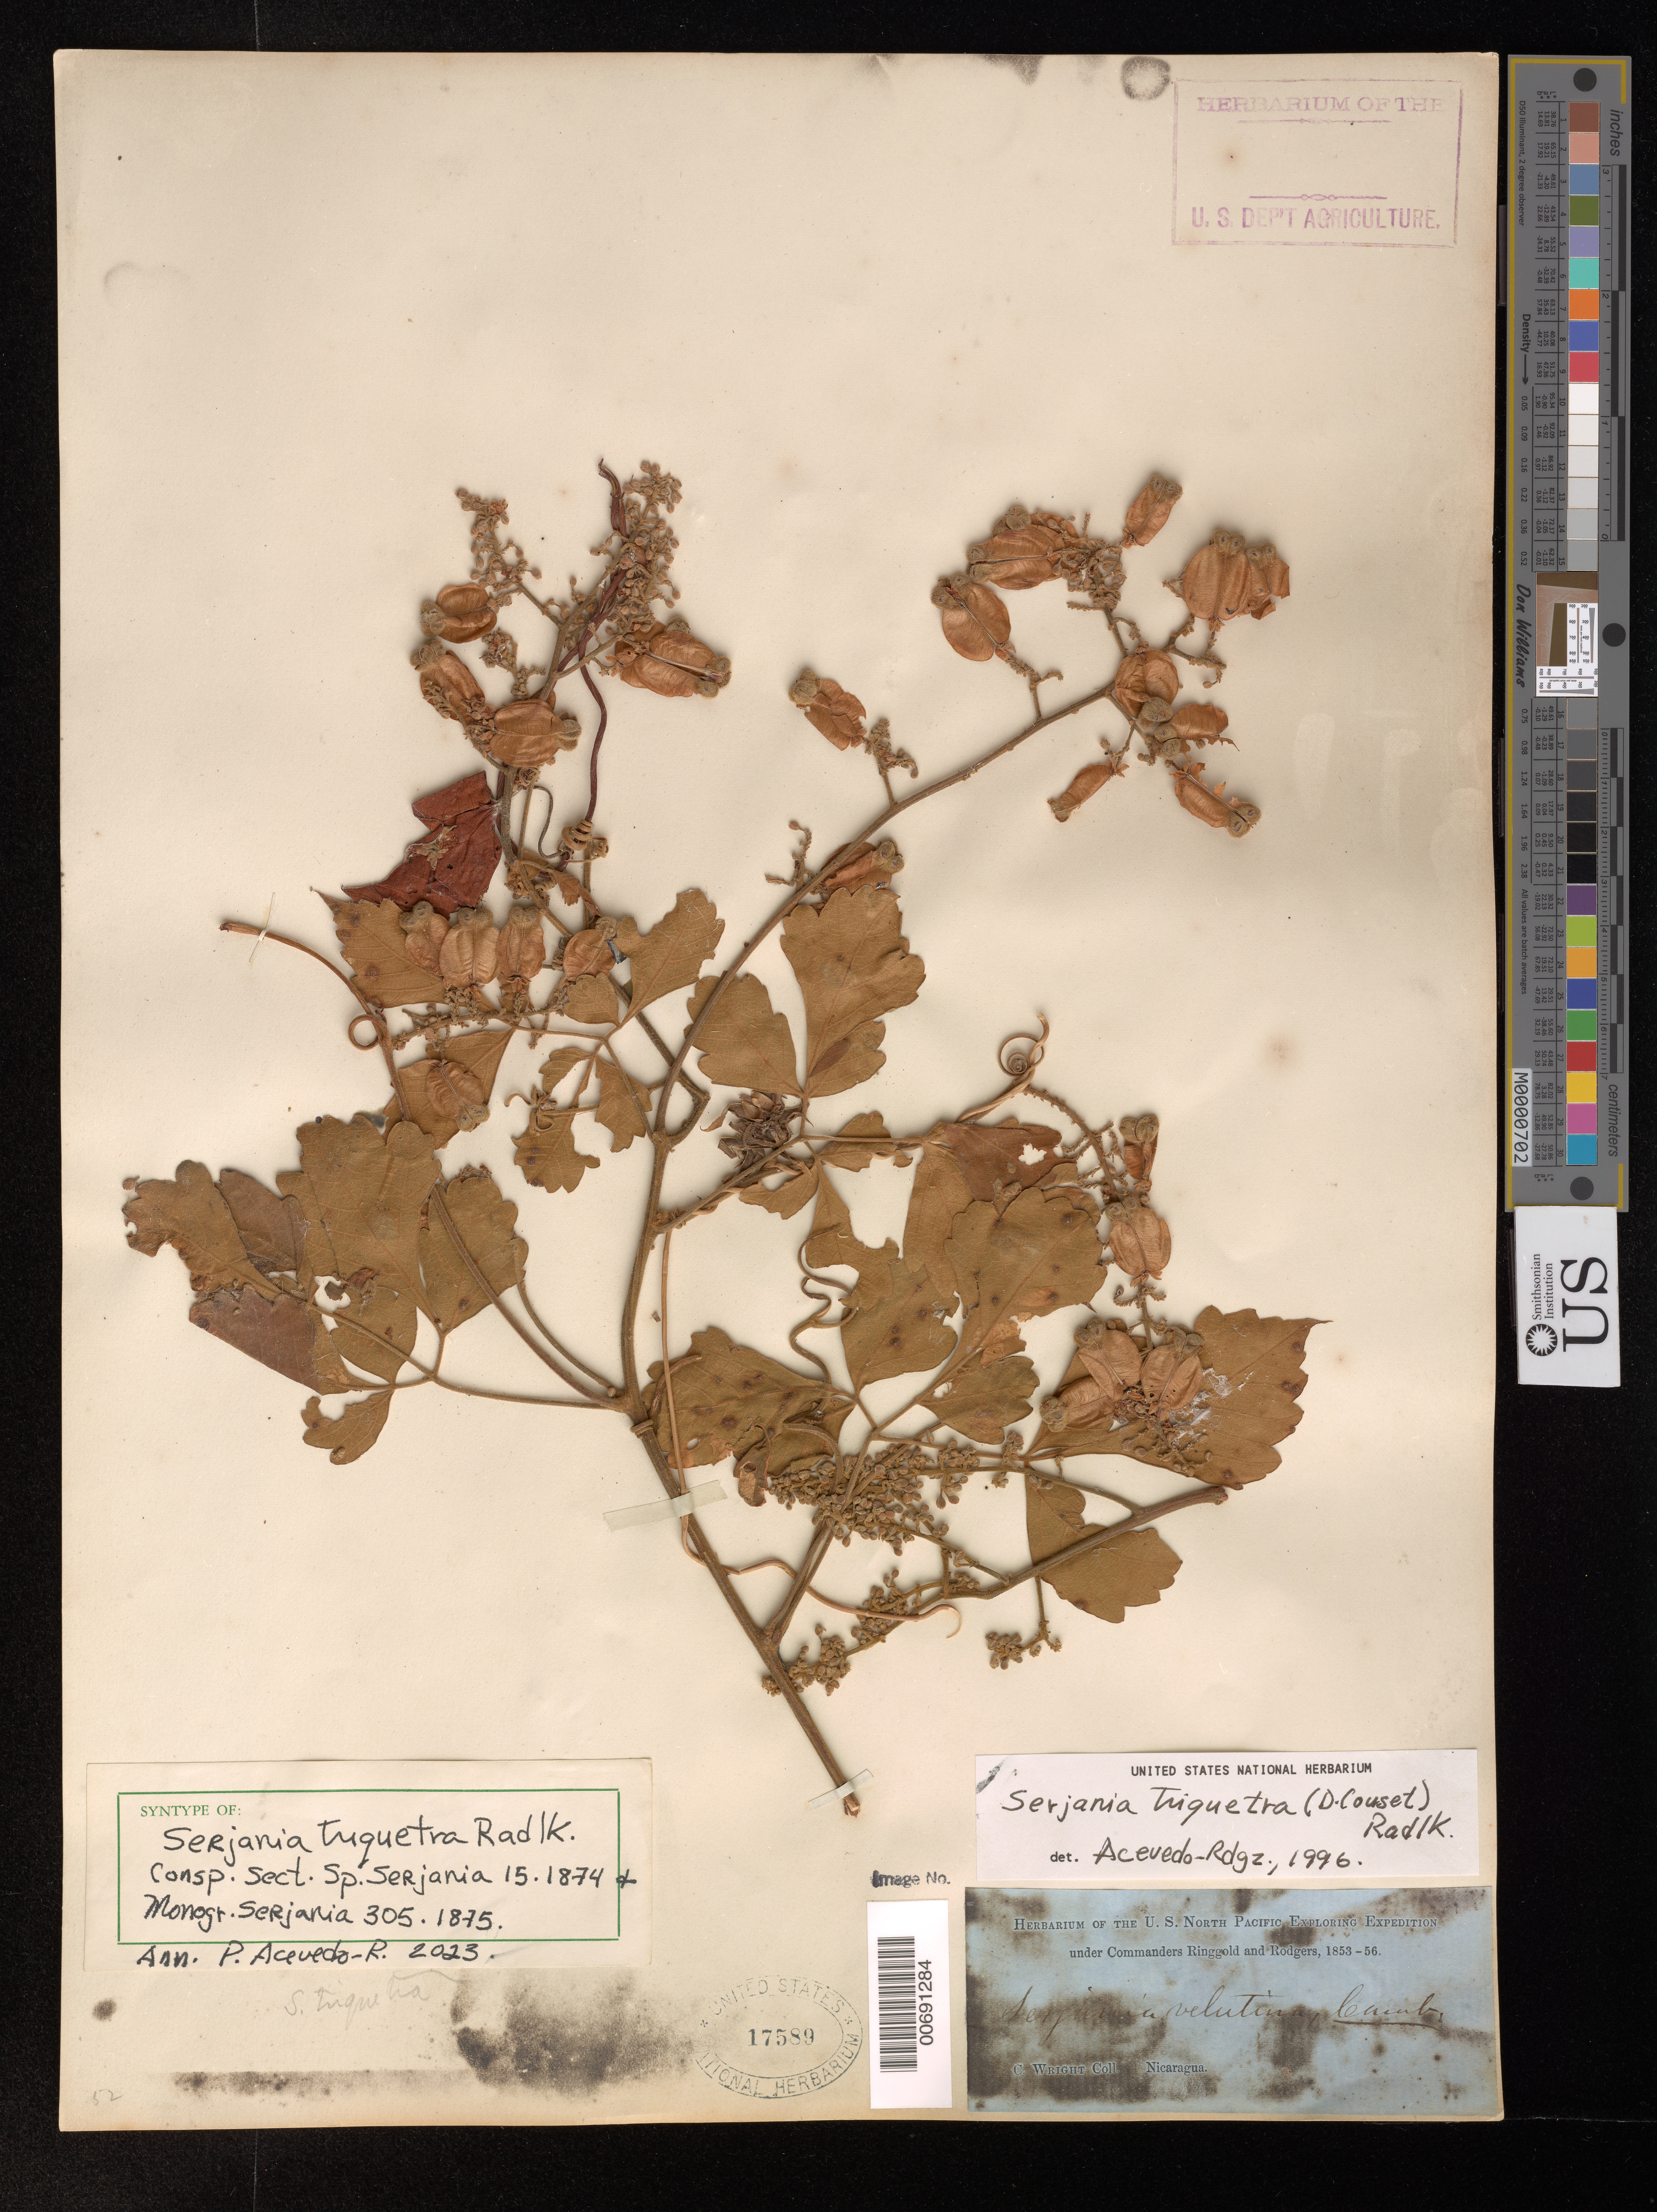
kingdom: Plantae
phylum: Tracheophyta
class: Magnoliopsida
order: Sapindales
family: Sapindaceae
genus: Serjania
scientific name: Serjania triquetra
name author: Radlk.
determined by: Acevedo-Rodríguez, P., (BOT), Smithsonian Institution - National Museum of Natural History (UNITED STATES)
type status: Syntype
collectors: C. Wright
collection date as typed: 1853 to -- --- 1856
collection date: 1853/1856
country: Nicaragua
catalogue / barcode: US 17589